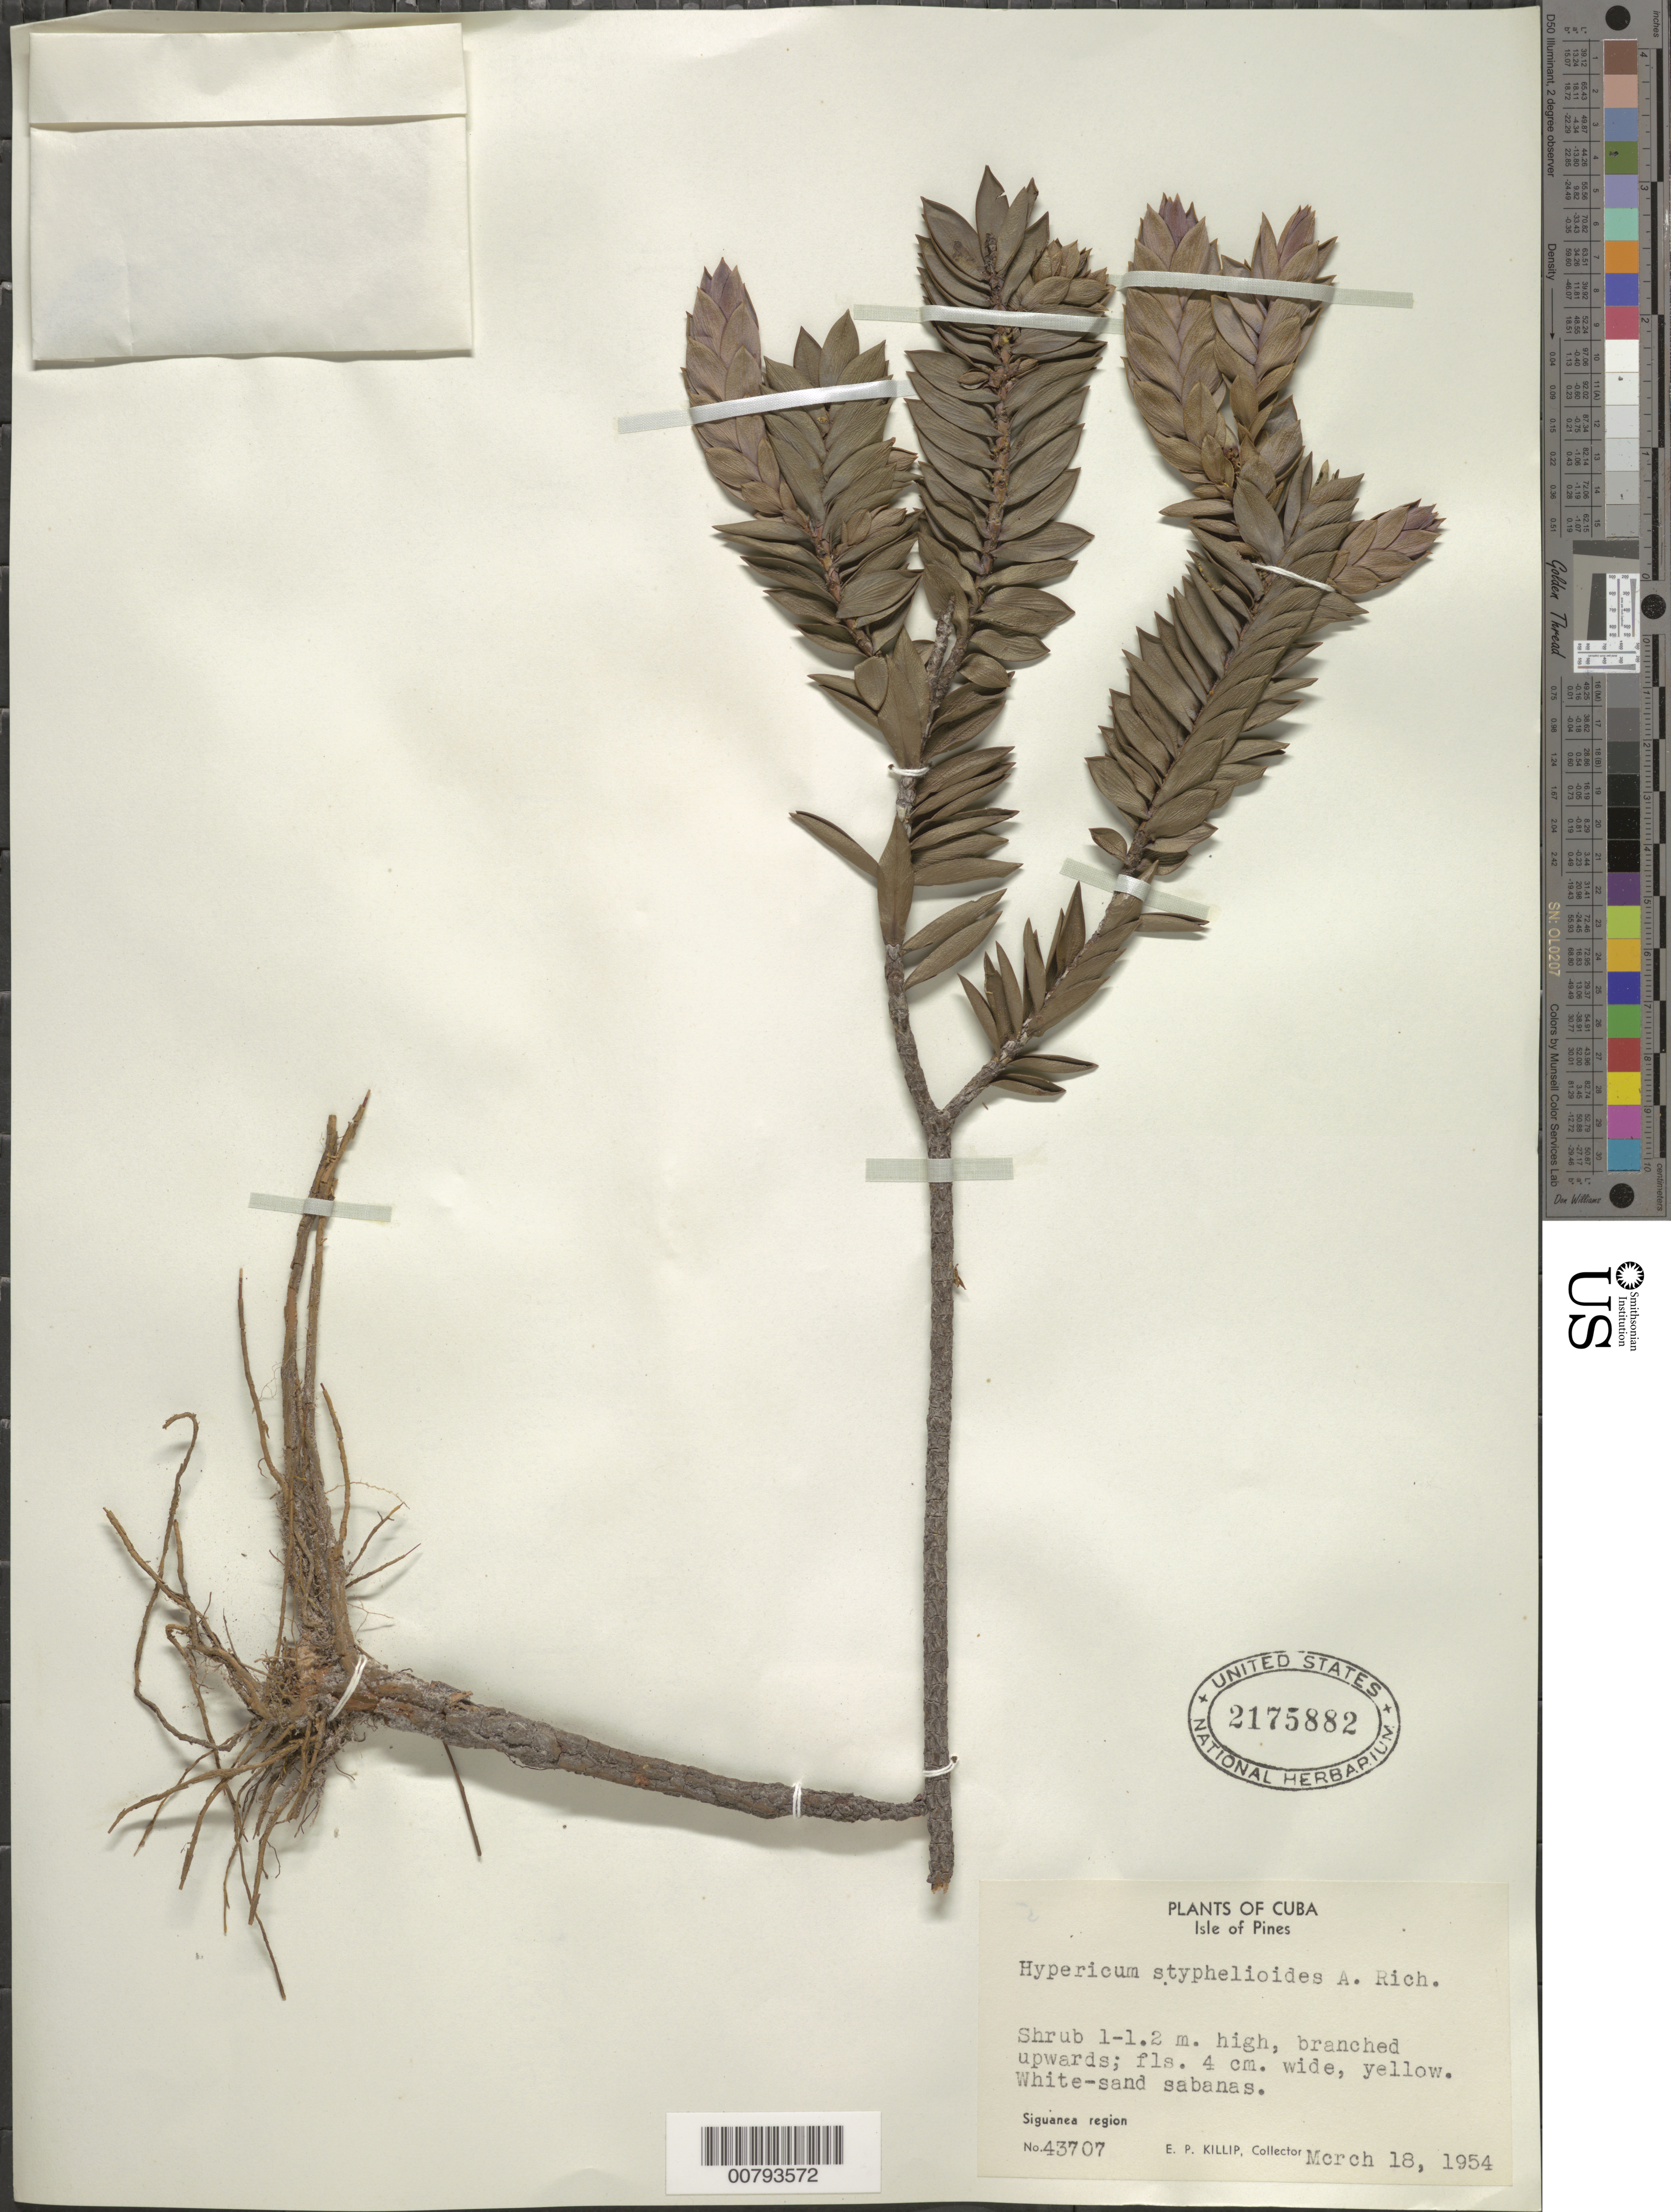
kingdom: Plantae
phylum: Tracheophyta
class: Magnoliopsida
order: Malpighiales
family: Hypericaceae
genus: Hypericum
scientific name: Hypericum styphelioides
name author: A. Rich.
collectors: E. P. Killip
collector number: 43707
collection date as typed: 18 Mar 1954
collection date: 1954-03-18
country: Cuba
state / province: Isla de La Juventud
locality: Siguanea region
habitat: White sand sabanas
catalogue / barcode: US 2175882